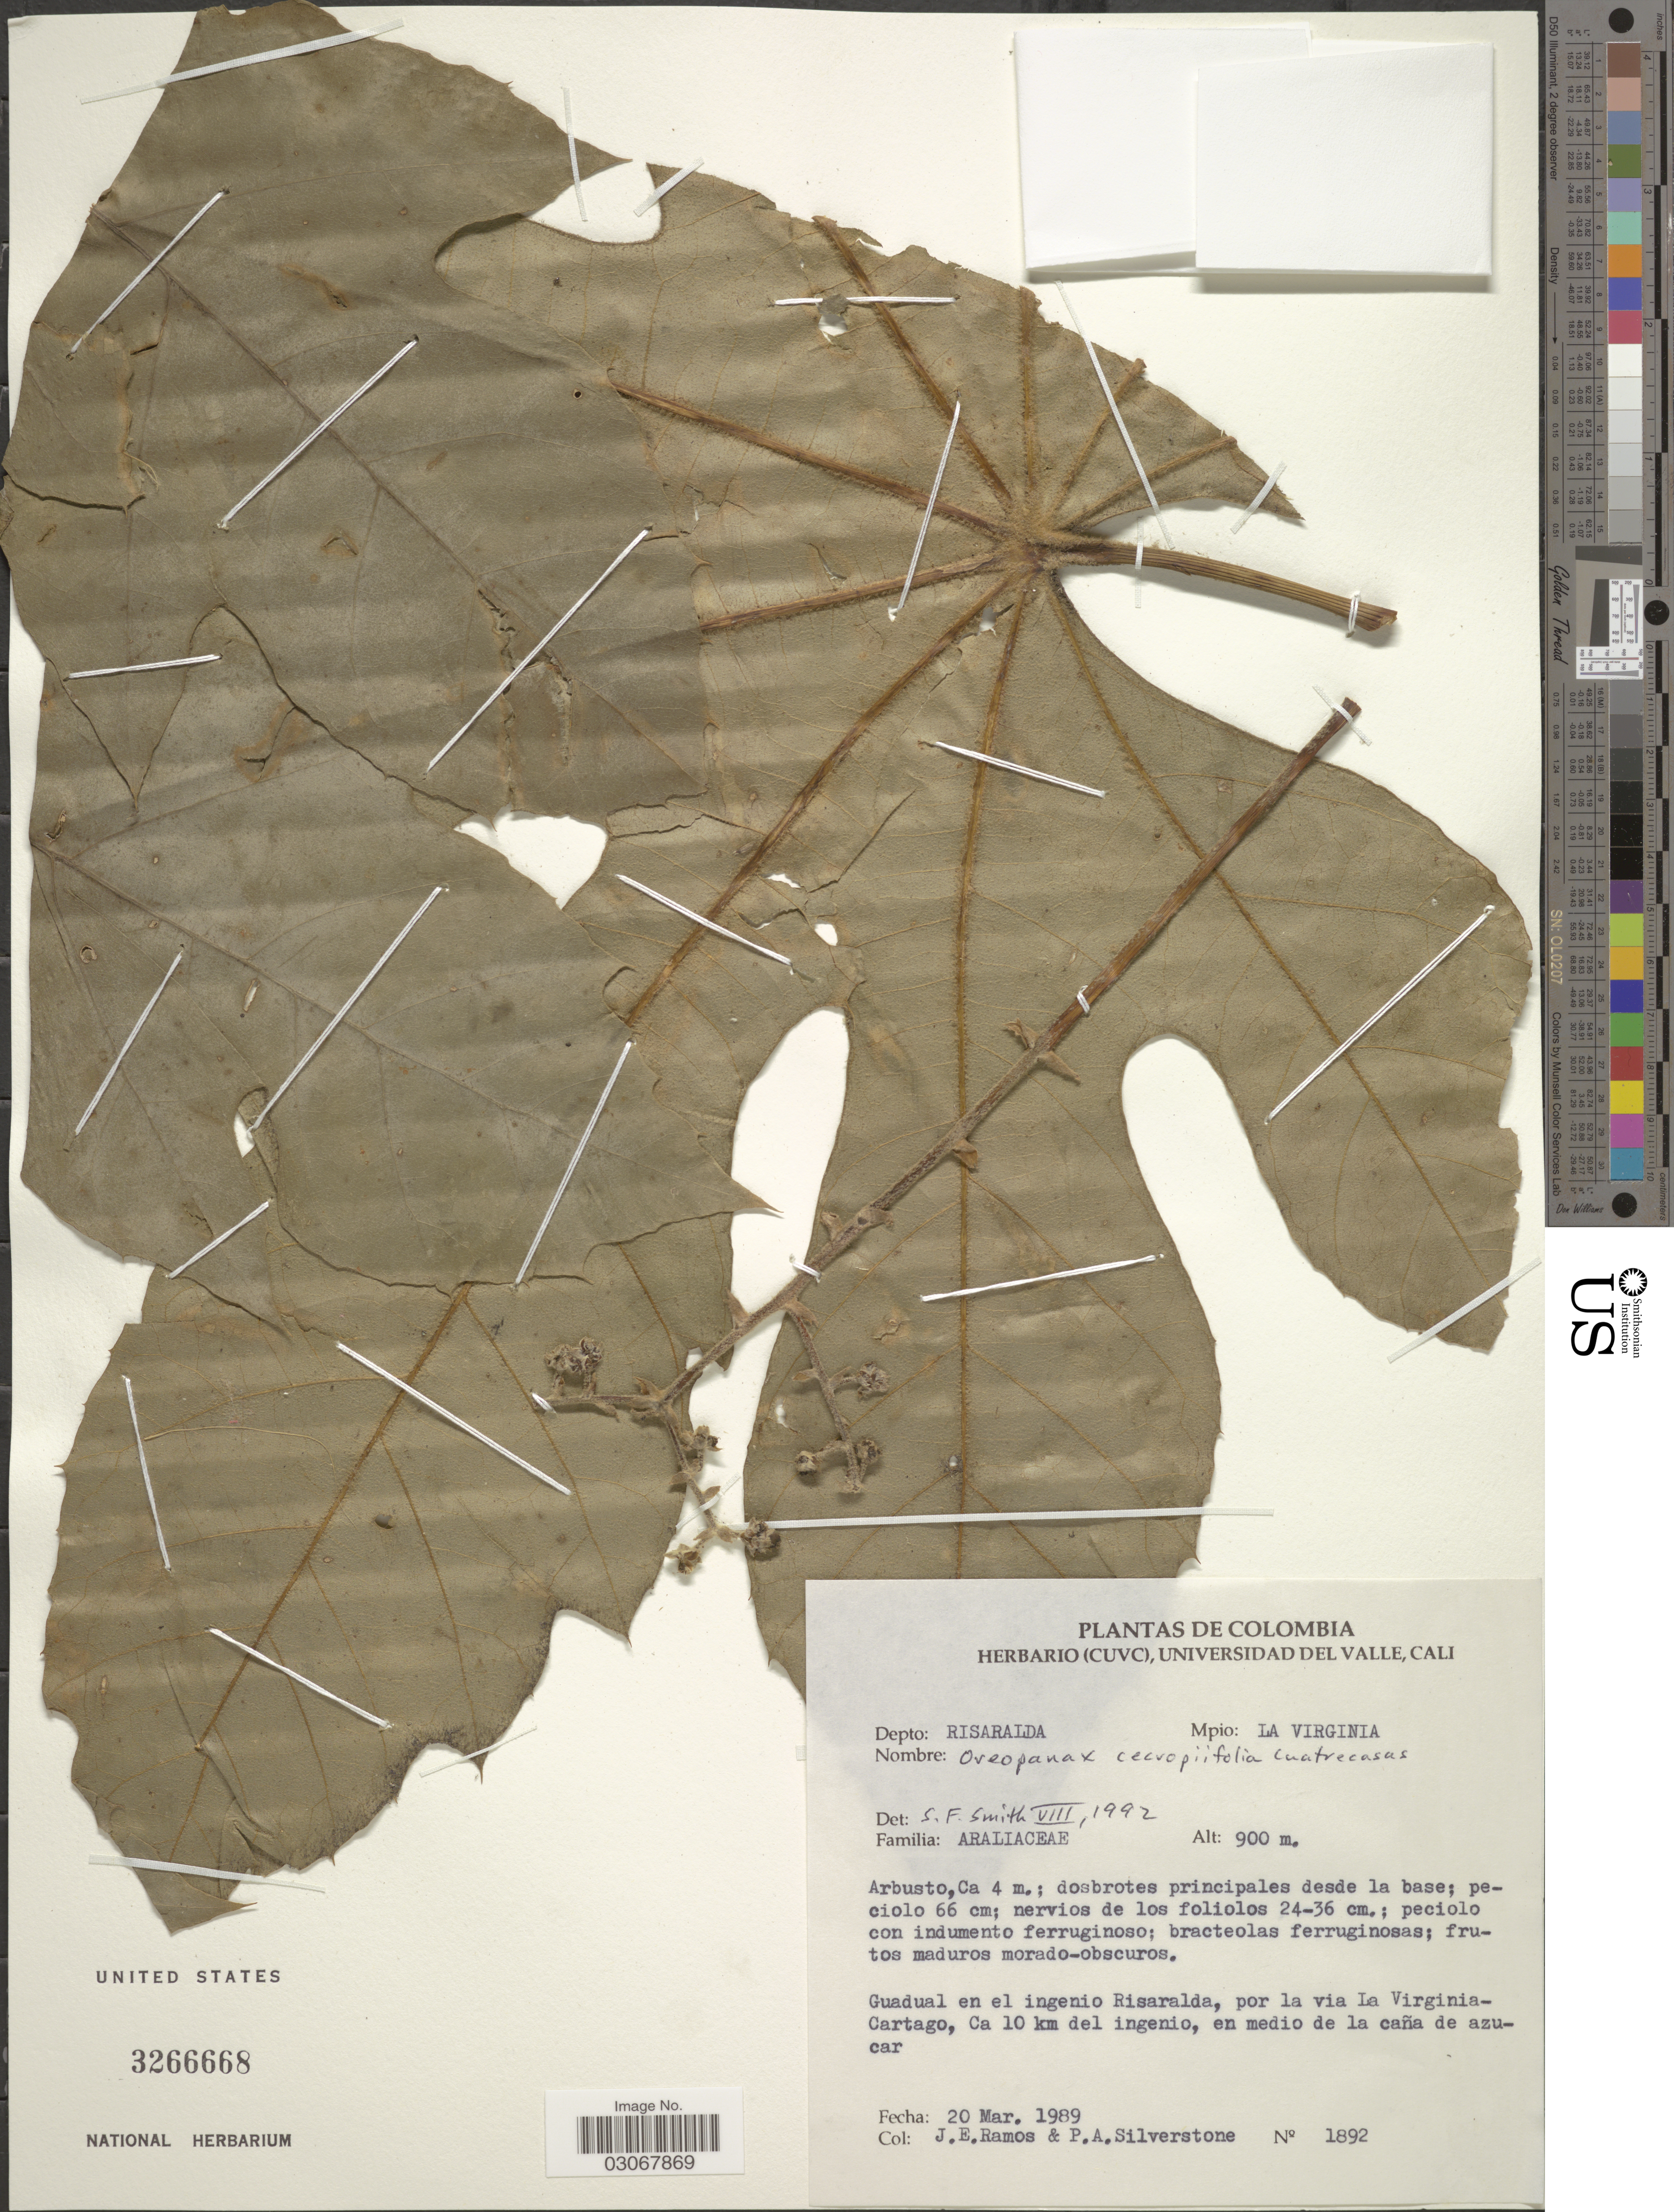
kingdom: Plantae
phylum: Tracheophyta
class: Magnoliopsida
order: Apiales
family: Araliaceae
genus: Oreopanax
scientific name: Oreopanax cecropifolius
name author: Cuatrec.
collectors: J. E. Ramos & P. Silverstone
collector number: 1892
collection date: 1989-03-20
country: Colombia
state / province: Risaralda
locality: Depto: Risaralda. Mpio: La Virginia. Guadual en el ingenio Risaralda, por la via la Virginia-Cartago, Ca 10 km del ingenio, en medio de la caña de azucar.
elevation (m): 900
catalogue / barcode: US 3266668